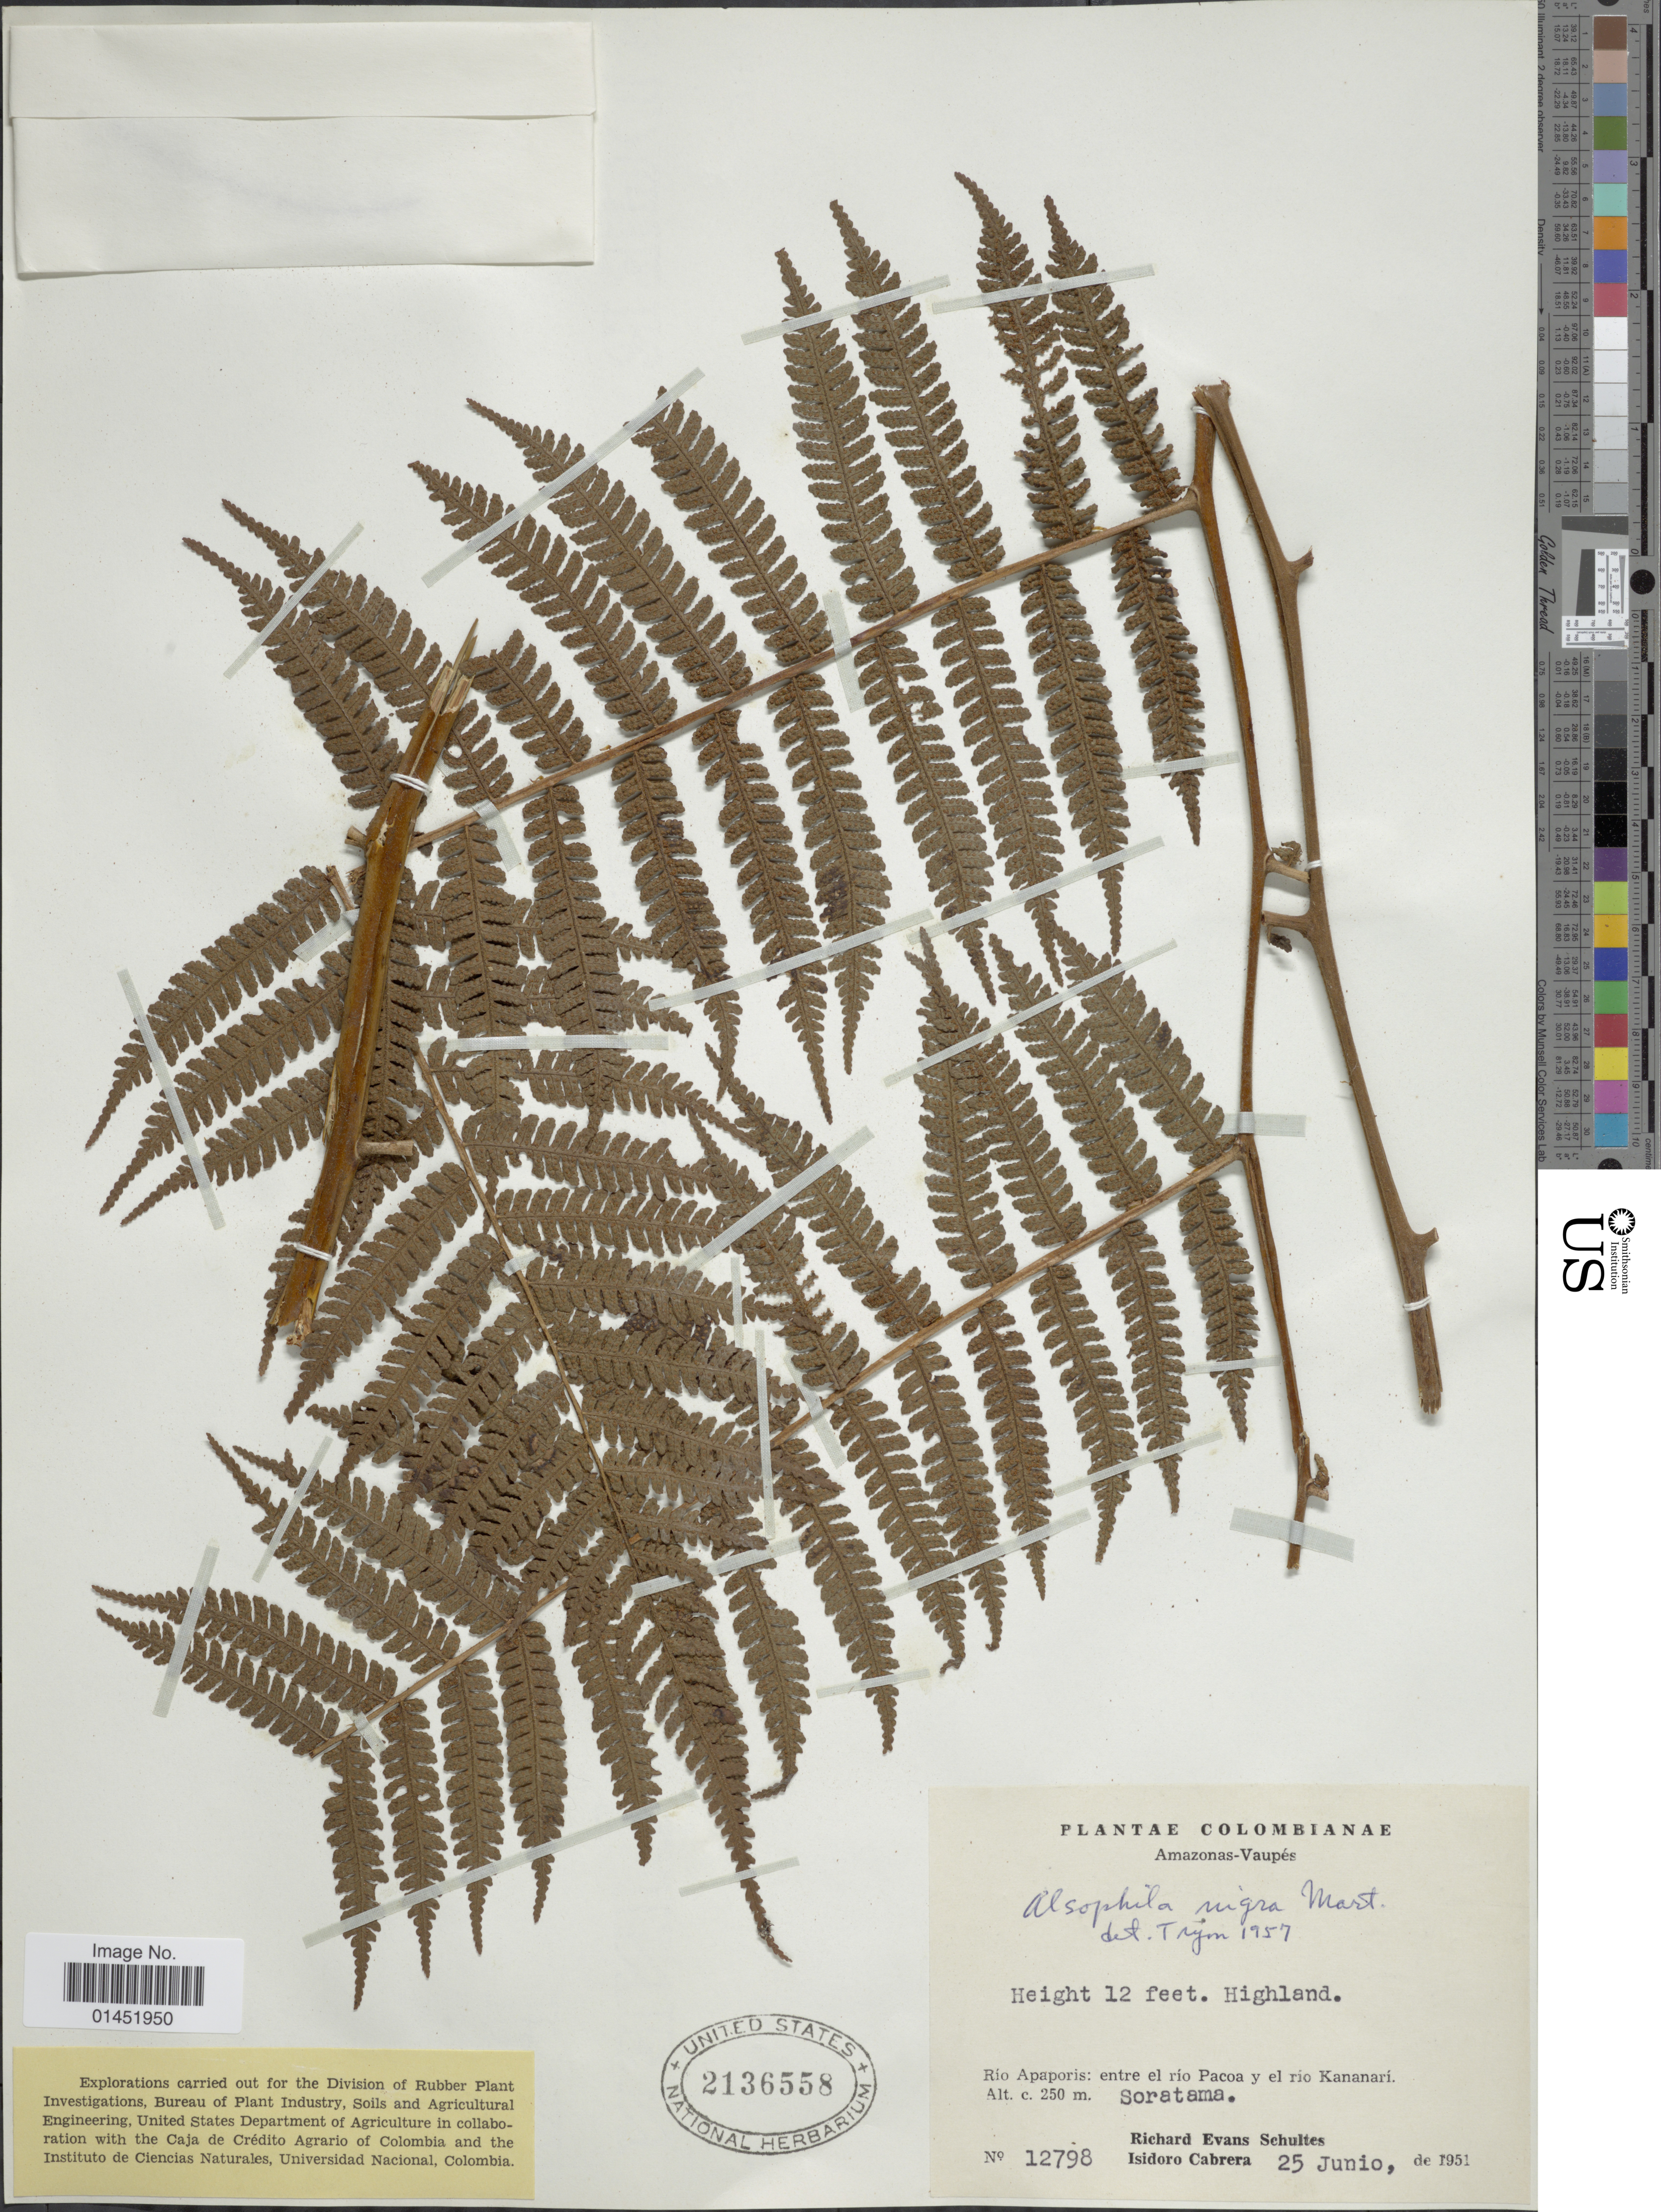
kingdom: Plantae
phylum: Tracheophyta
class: Polypodiopsida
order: Cyatheales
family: Cyatheaceae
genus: Cyathea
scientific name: Cyathea lasiosora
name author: (Mett. ex Kuhn) Domin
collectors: R. E. Schultes & I. Cabrera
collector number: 12798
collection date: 1951-06-25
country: Colombia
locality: Amazonas-Vaupés, Rio Apaporis: entre el río Pacoa y el rio Kananarí, Soratama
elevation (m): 250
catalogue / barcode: US 2136558